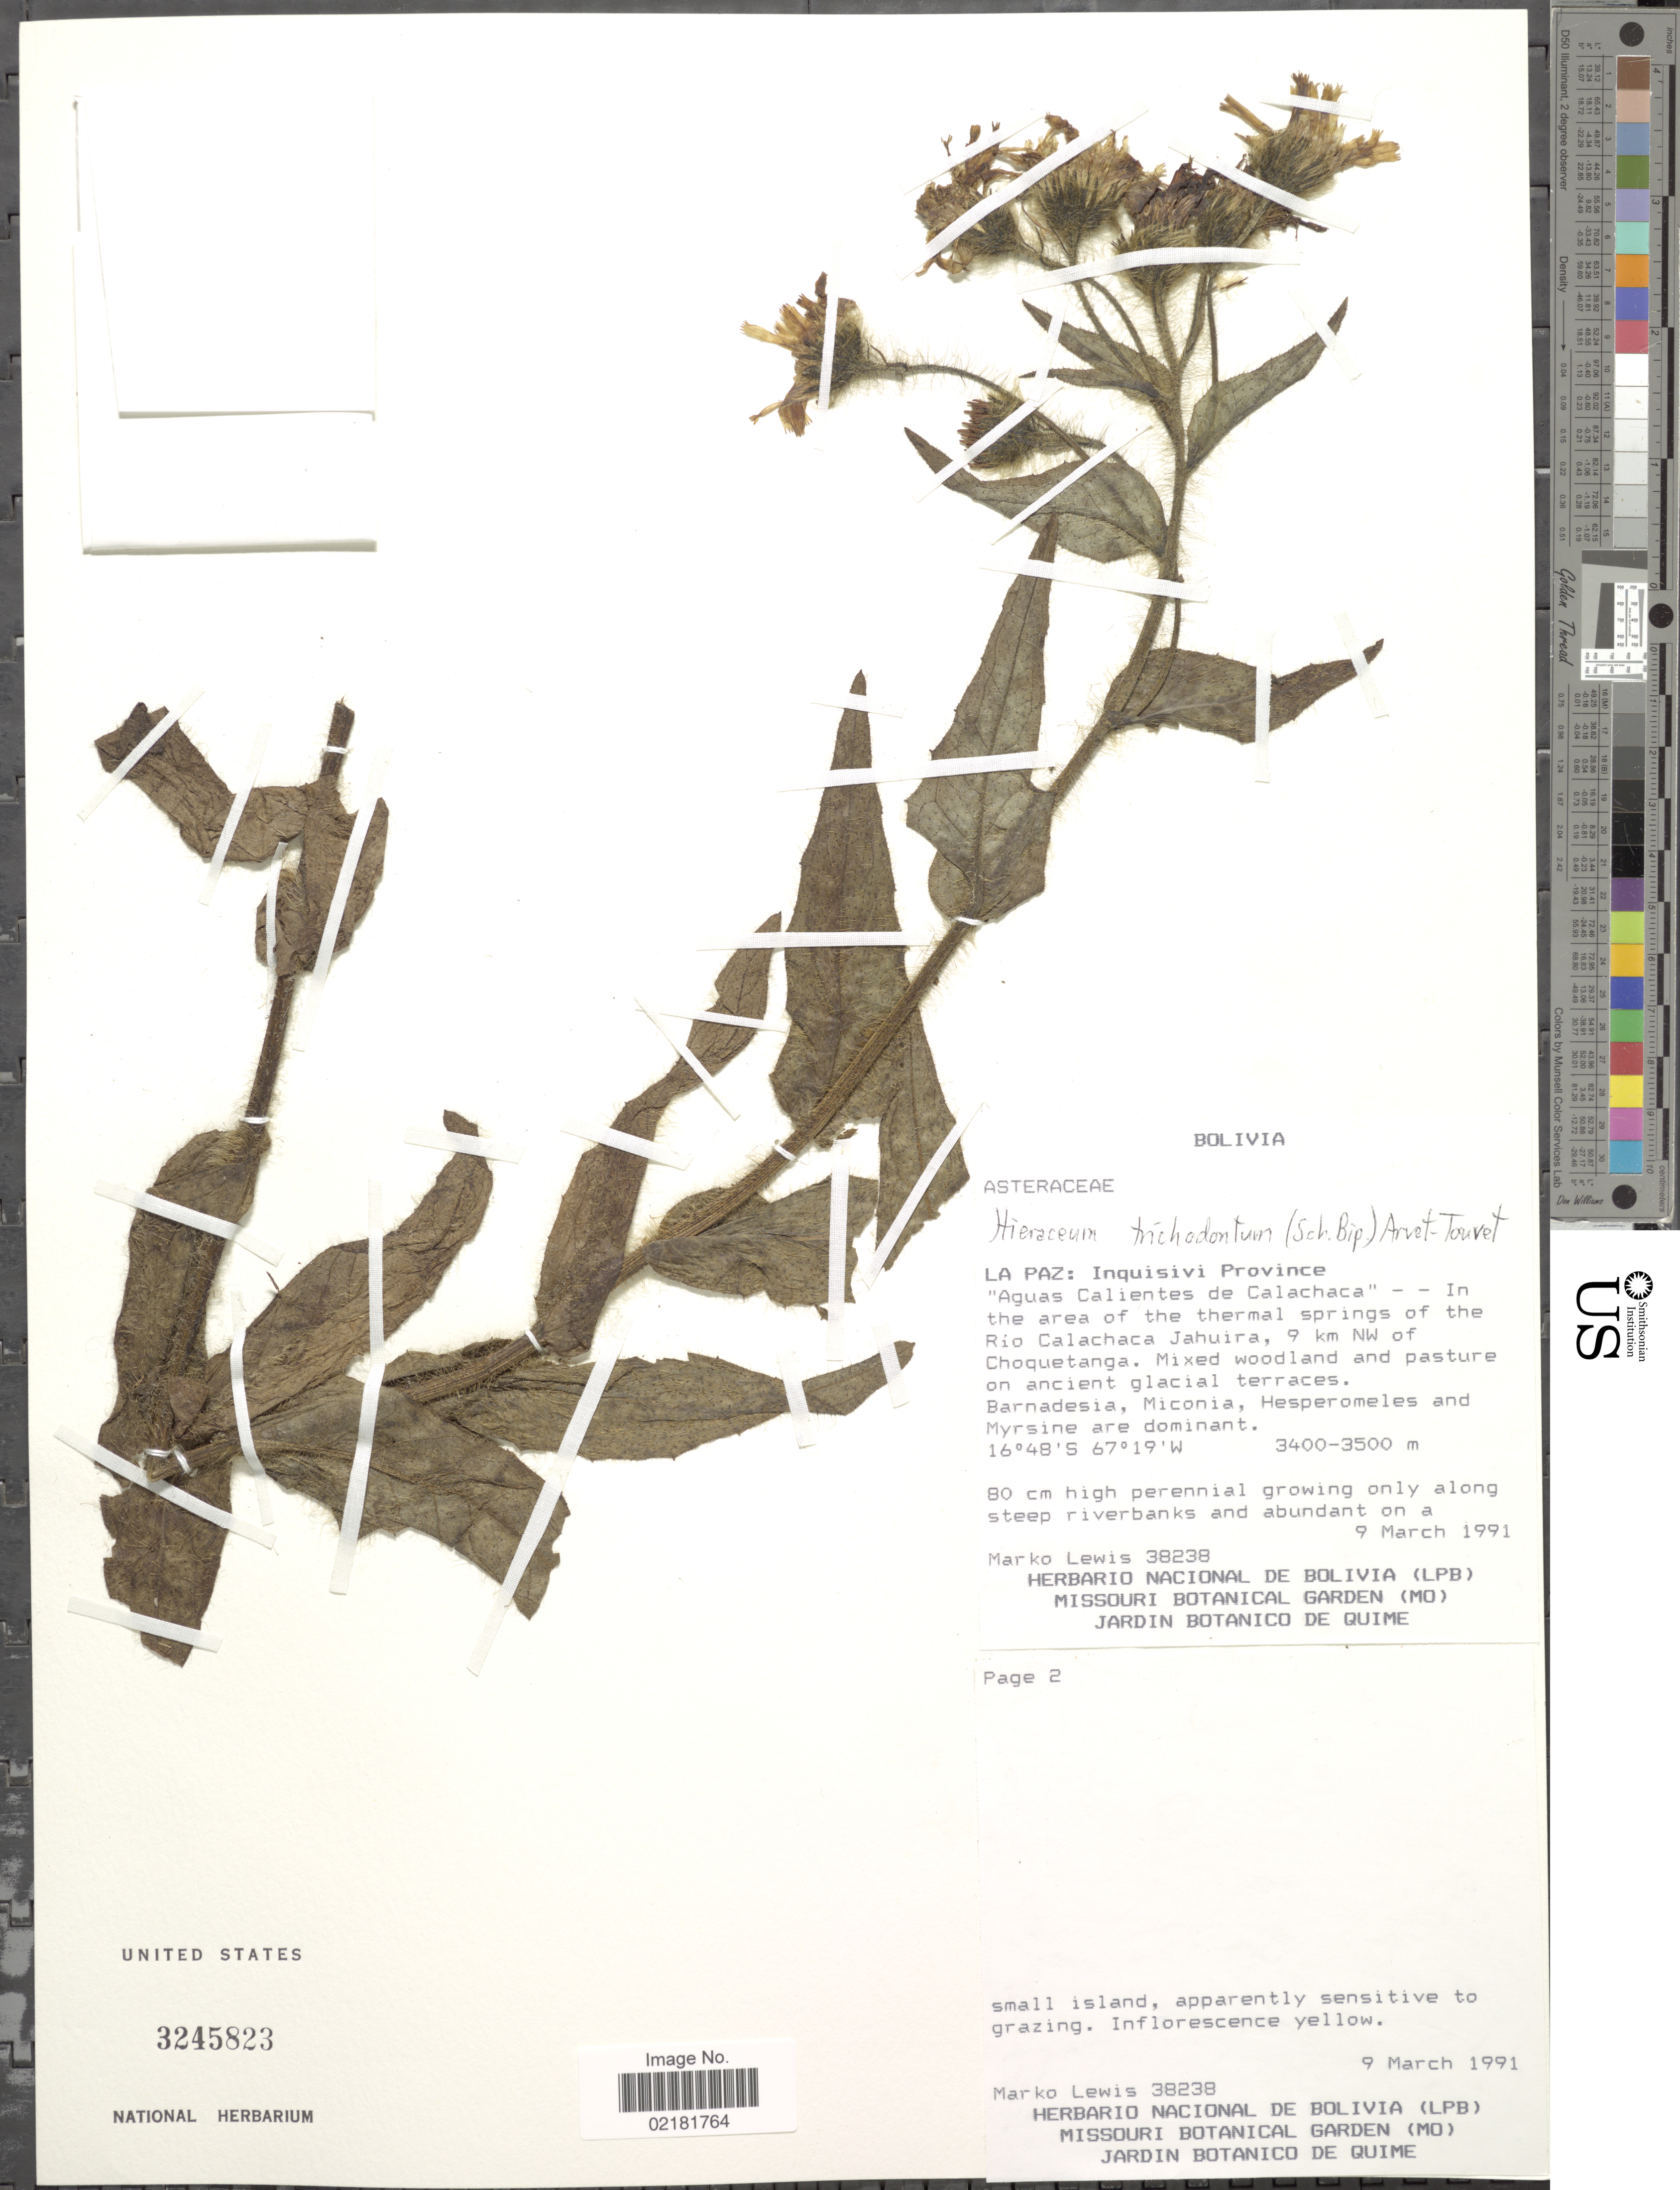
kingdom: Plantae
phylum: Tracheophyta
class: Magnoliopsida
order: Asterales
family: Asteraceae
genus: Hieracium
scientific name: Hieracium trichodontum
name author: (Sch. Bip.) Arvet-Touvet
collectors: M. A. Lewis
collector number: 38238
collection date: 1991-03-09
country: Bolivia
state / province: La Paz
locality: Inquisivi Province, "Aguas Calientes de Calachaca"- in the area of the thermal springs of the Rio Calachaca Jahuira, 9 km NW of Choquetanga.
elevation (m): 3400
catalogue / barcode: US 3245823